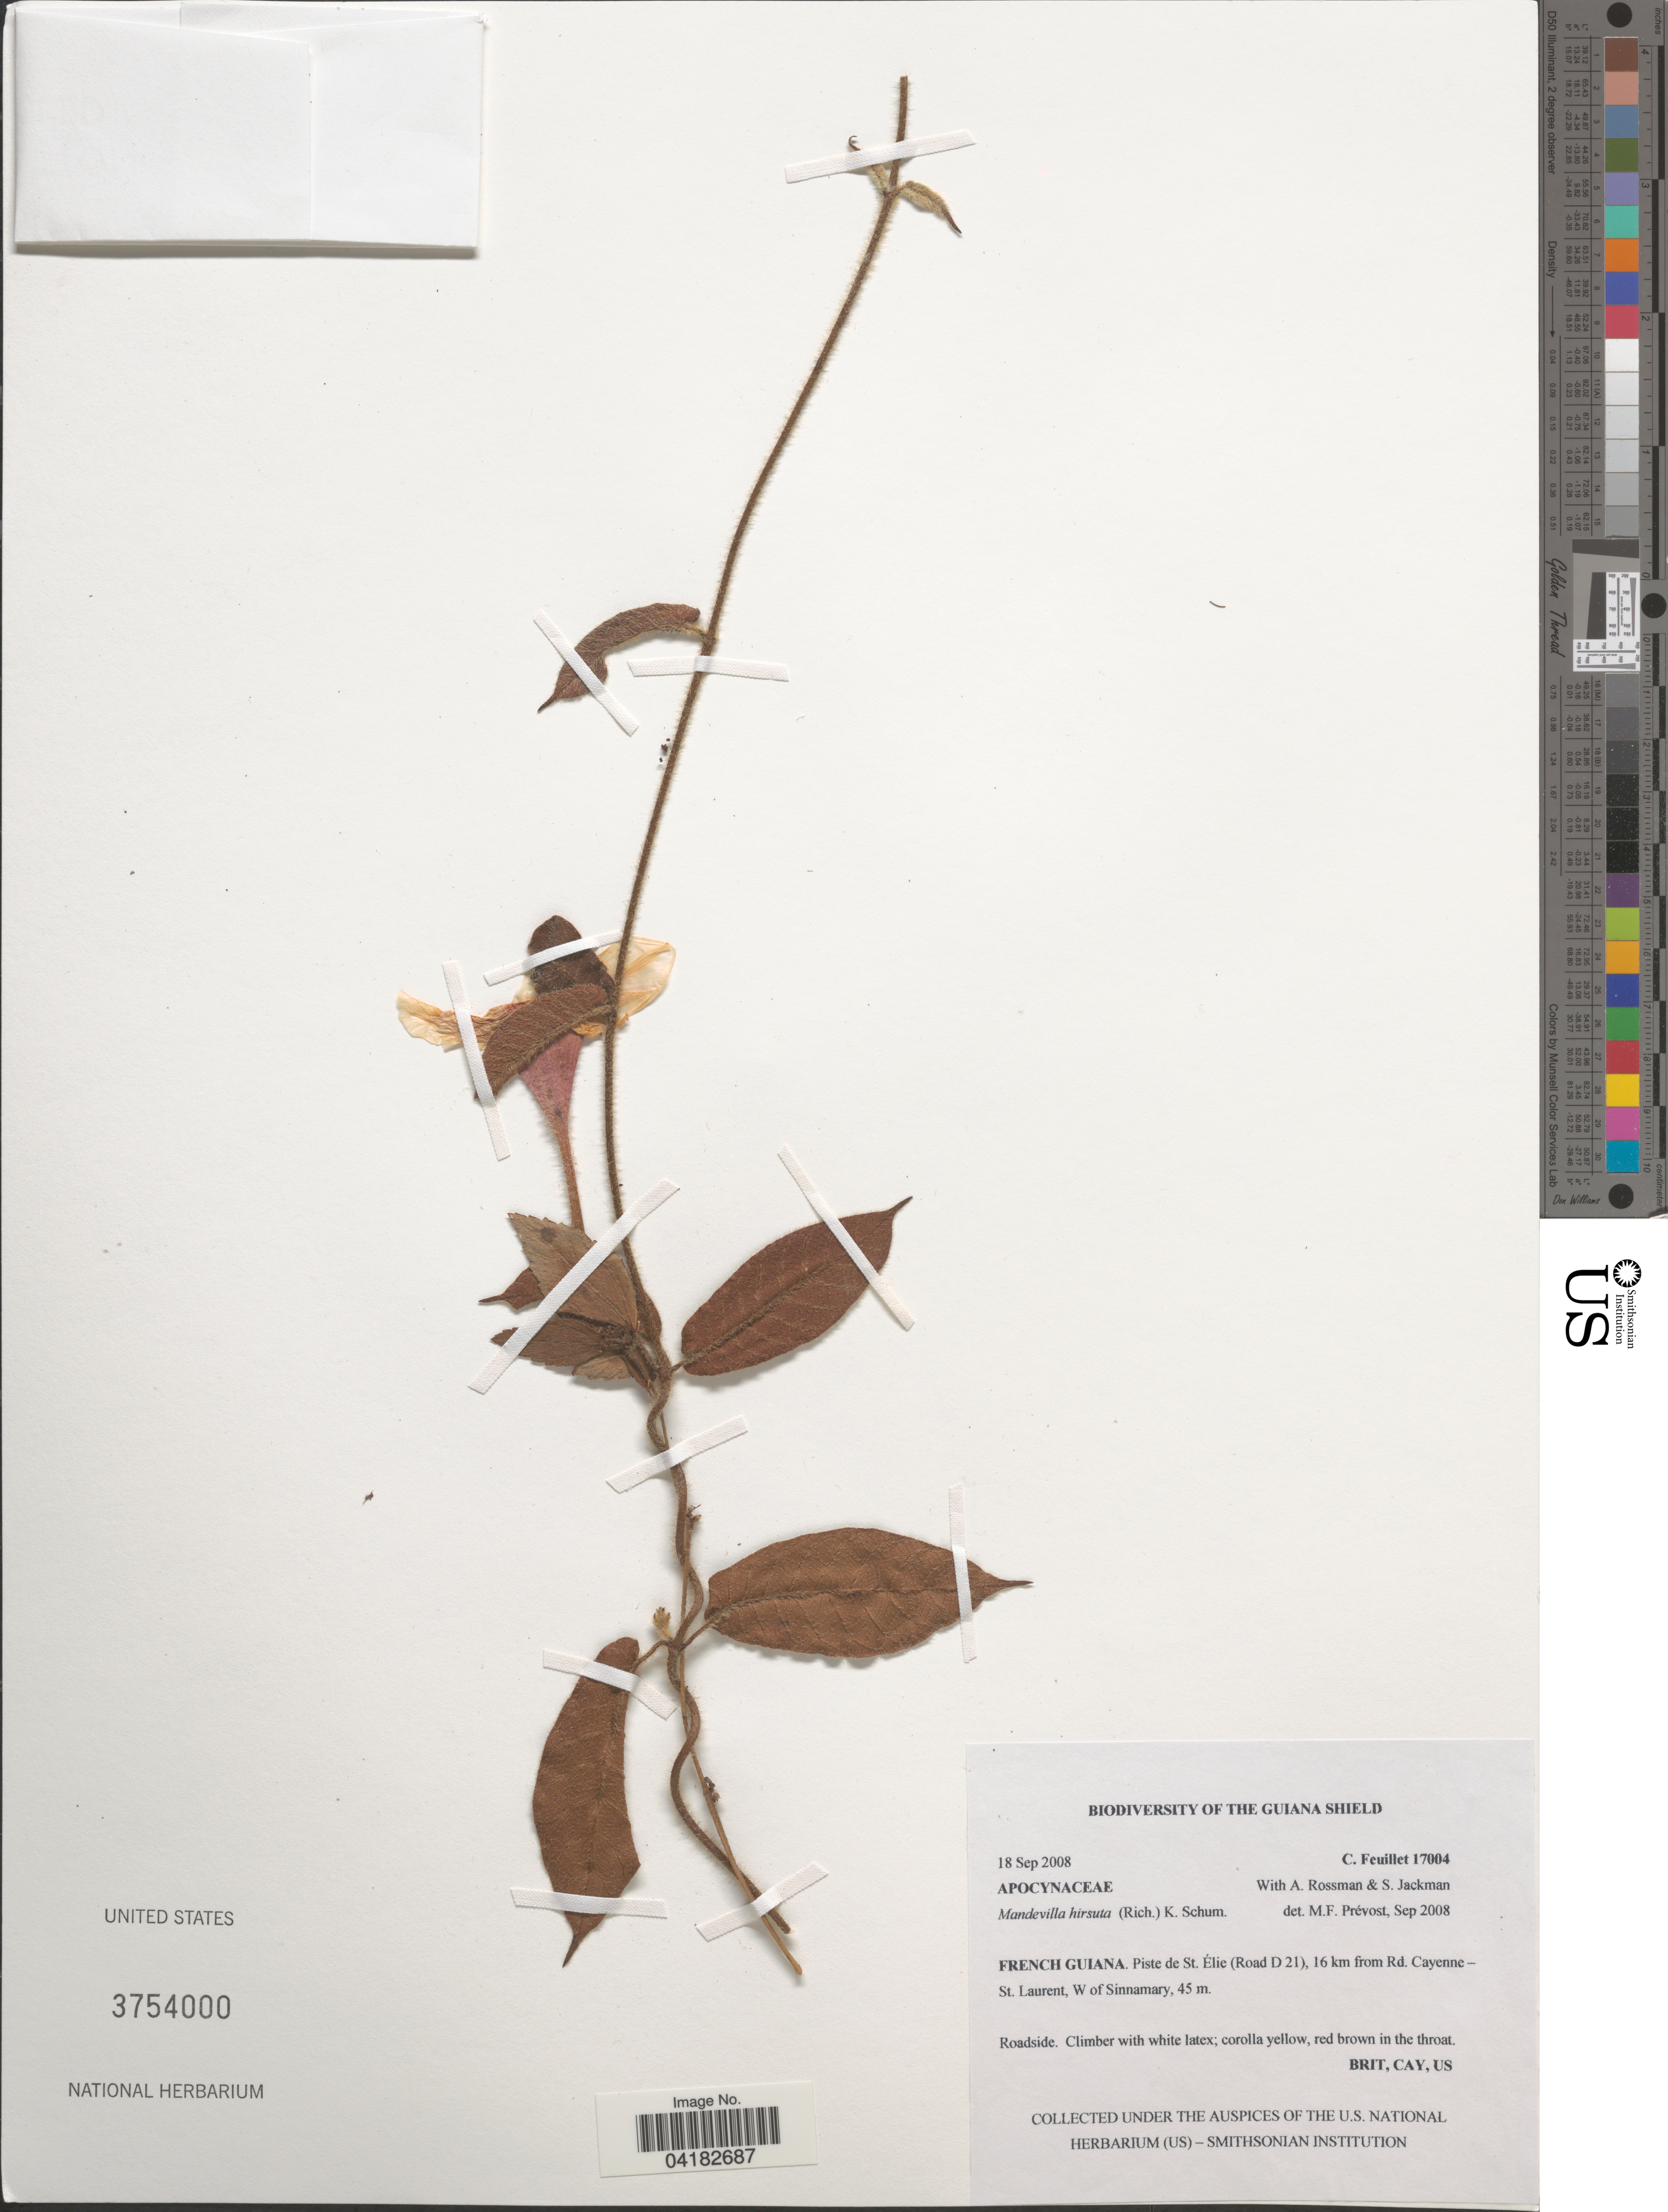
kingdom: Plantae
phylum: Tracheophyta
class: Magnoliopsida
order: Gentianales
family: Apocynaceae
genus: Mandevilla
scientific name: Mandevilla hirsuta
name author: (Rich.) K. Schum.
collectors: C. Feuillet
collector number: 17004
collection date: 2008-09-18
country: French Guiana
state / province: Cayenne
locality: The Guiana Shield. Piste de St. Élie (Road D 21), 16 km from Rd. Cayenne - St. Laurent, W of Sinnamary.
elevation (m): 45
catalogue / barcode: US 3754000